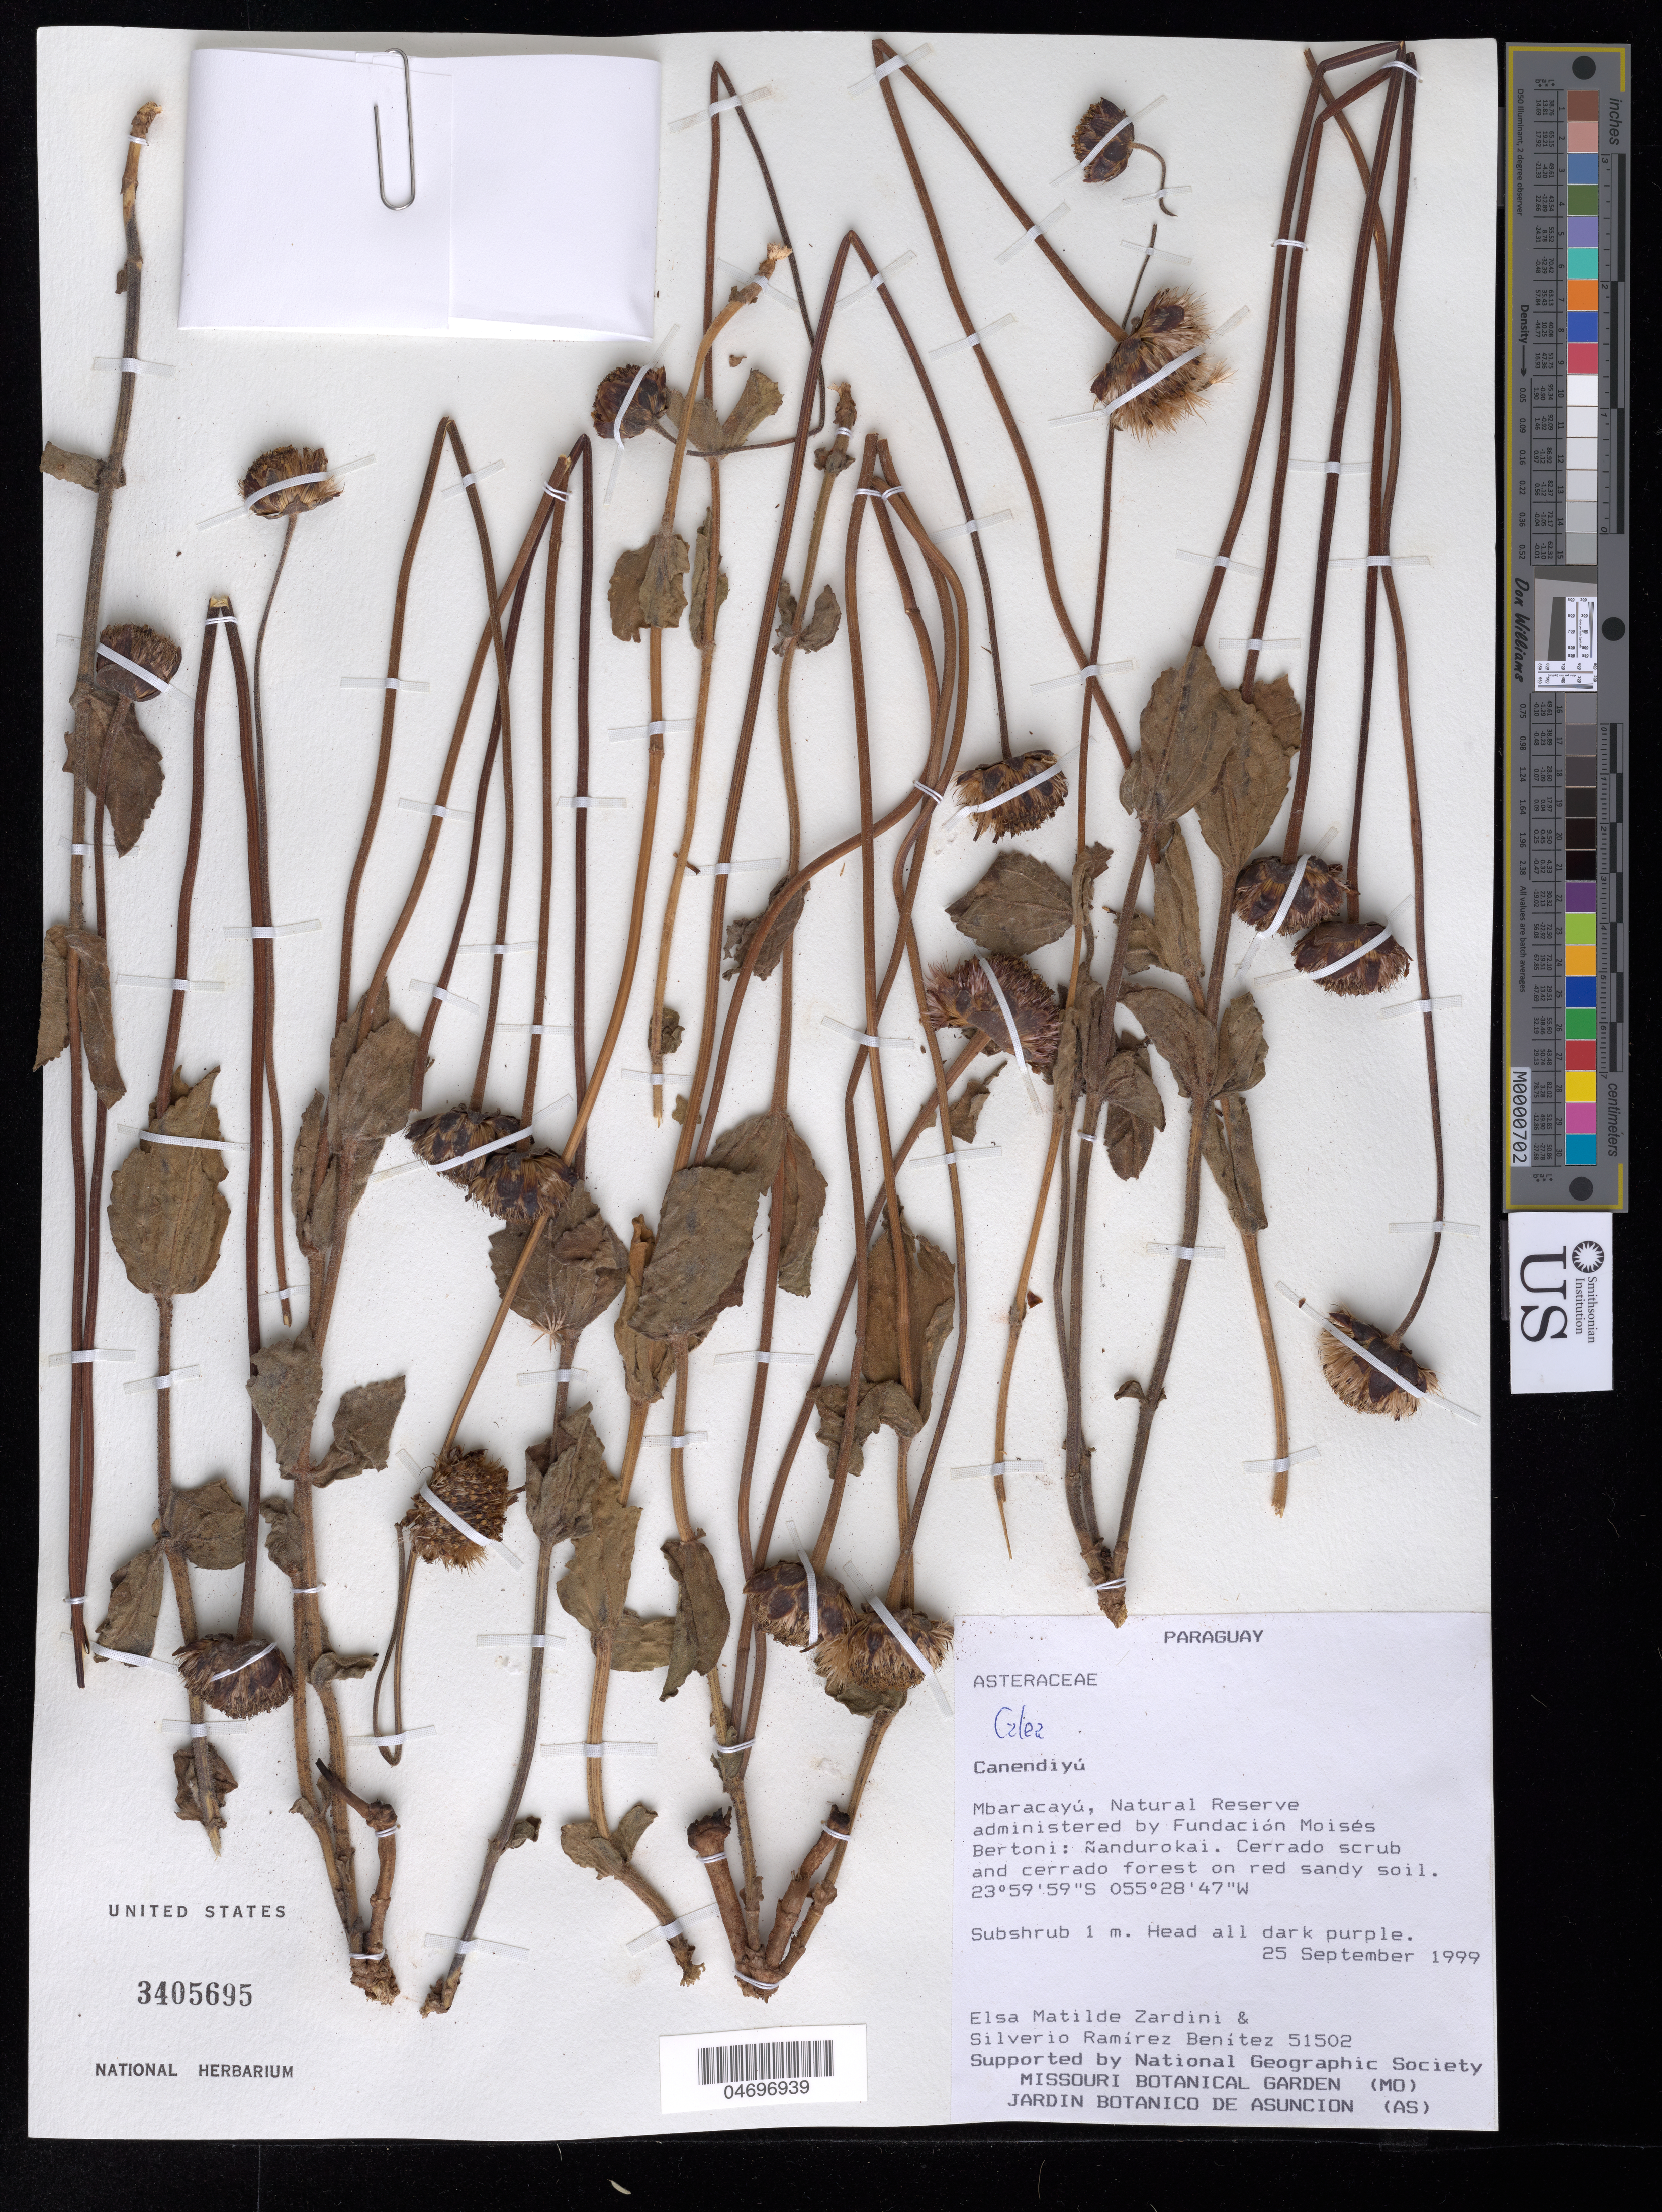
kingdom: Plantae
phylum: Tracheophyta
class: Magnoliopsida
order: Asterales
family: Asteraceae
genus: Calea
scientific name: Calea formosa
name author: Chodat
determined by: Bueno, Vinicius Resende, (ICN), Universidade Federal do Rio Grande do Sul (BRAZIL)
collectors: E. M. Zardini & S. Benítez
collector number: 51502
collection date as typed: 25 Sep 1999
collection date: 1999-09-25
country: Paraguay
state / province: Canindeyú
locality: Mbaracayú, Natural Reserve administered by Fundación Moisés Bertoni: Ñandurokai.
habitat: Cerrado scrub and cerrado forest on red sandy soil.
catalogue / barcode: US 3405695